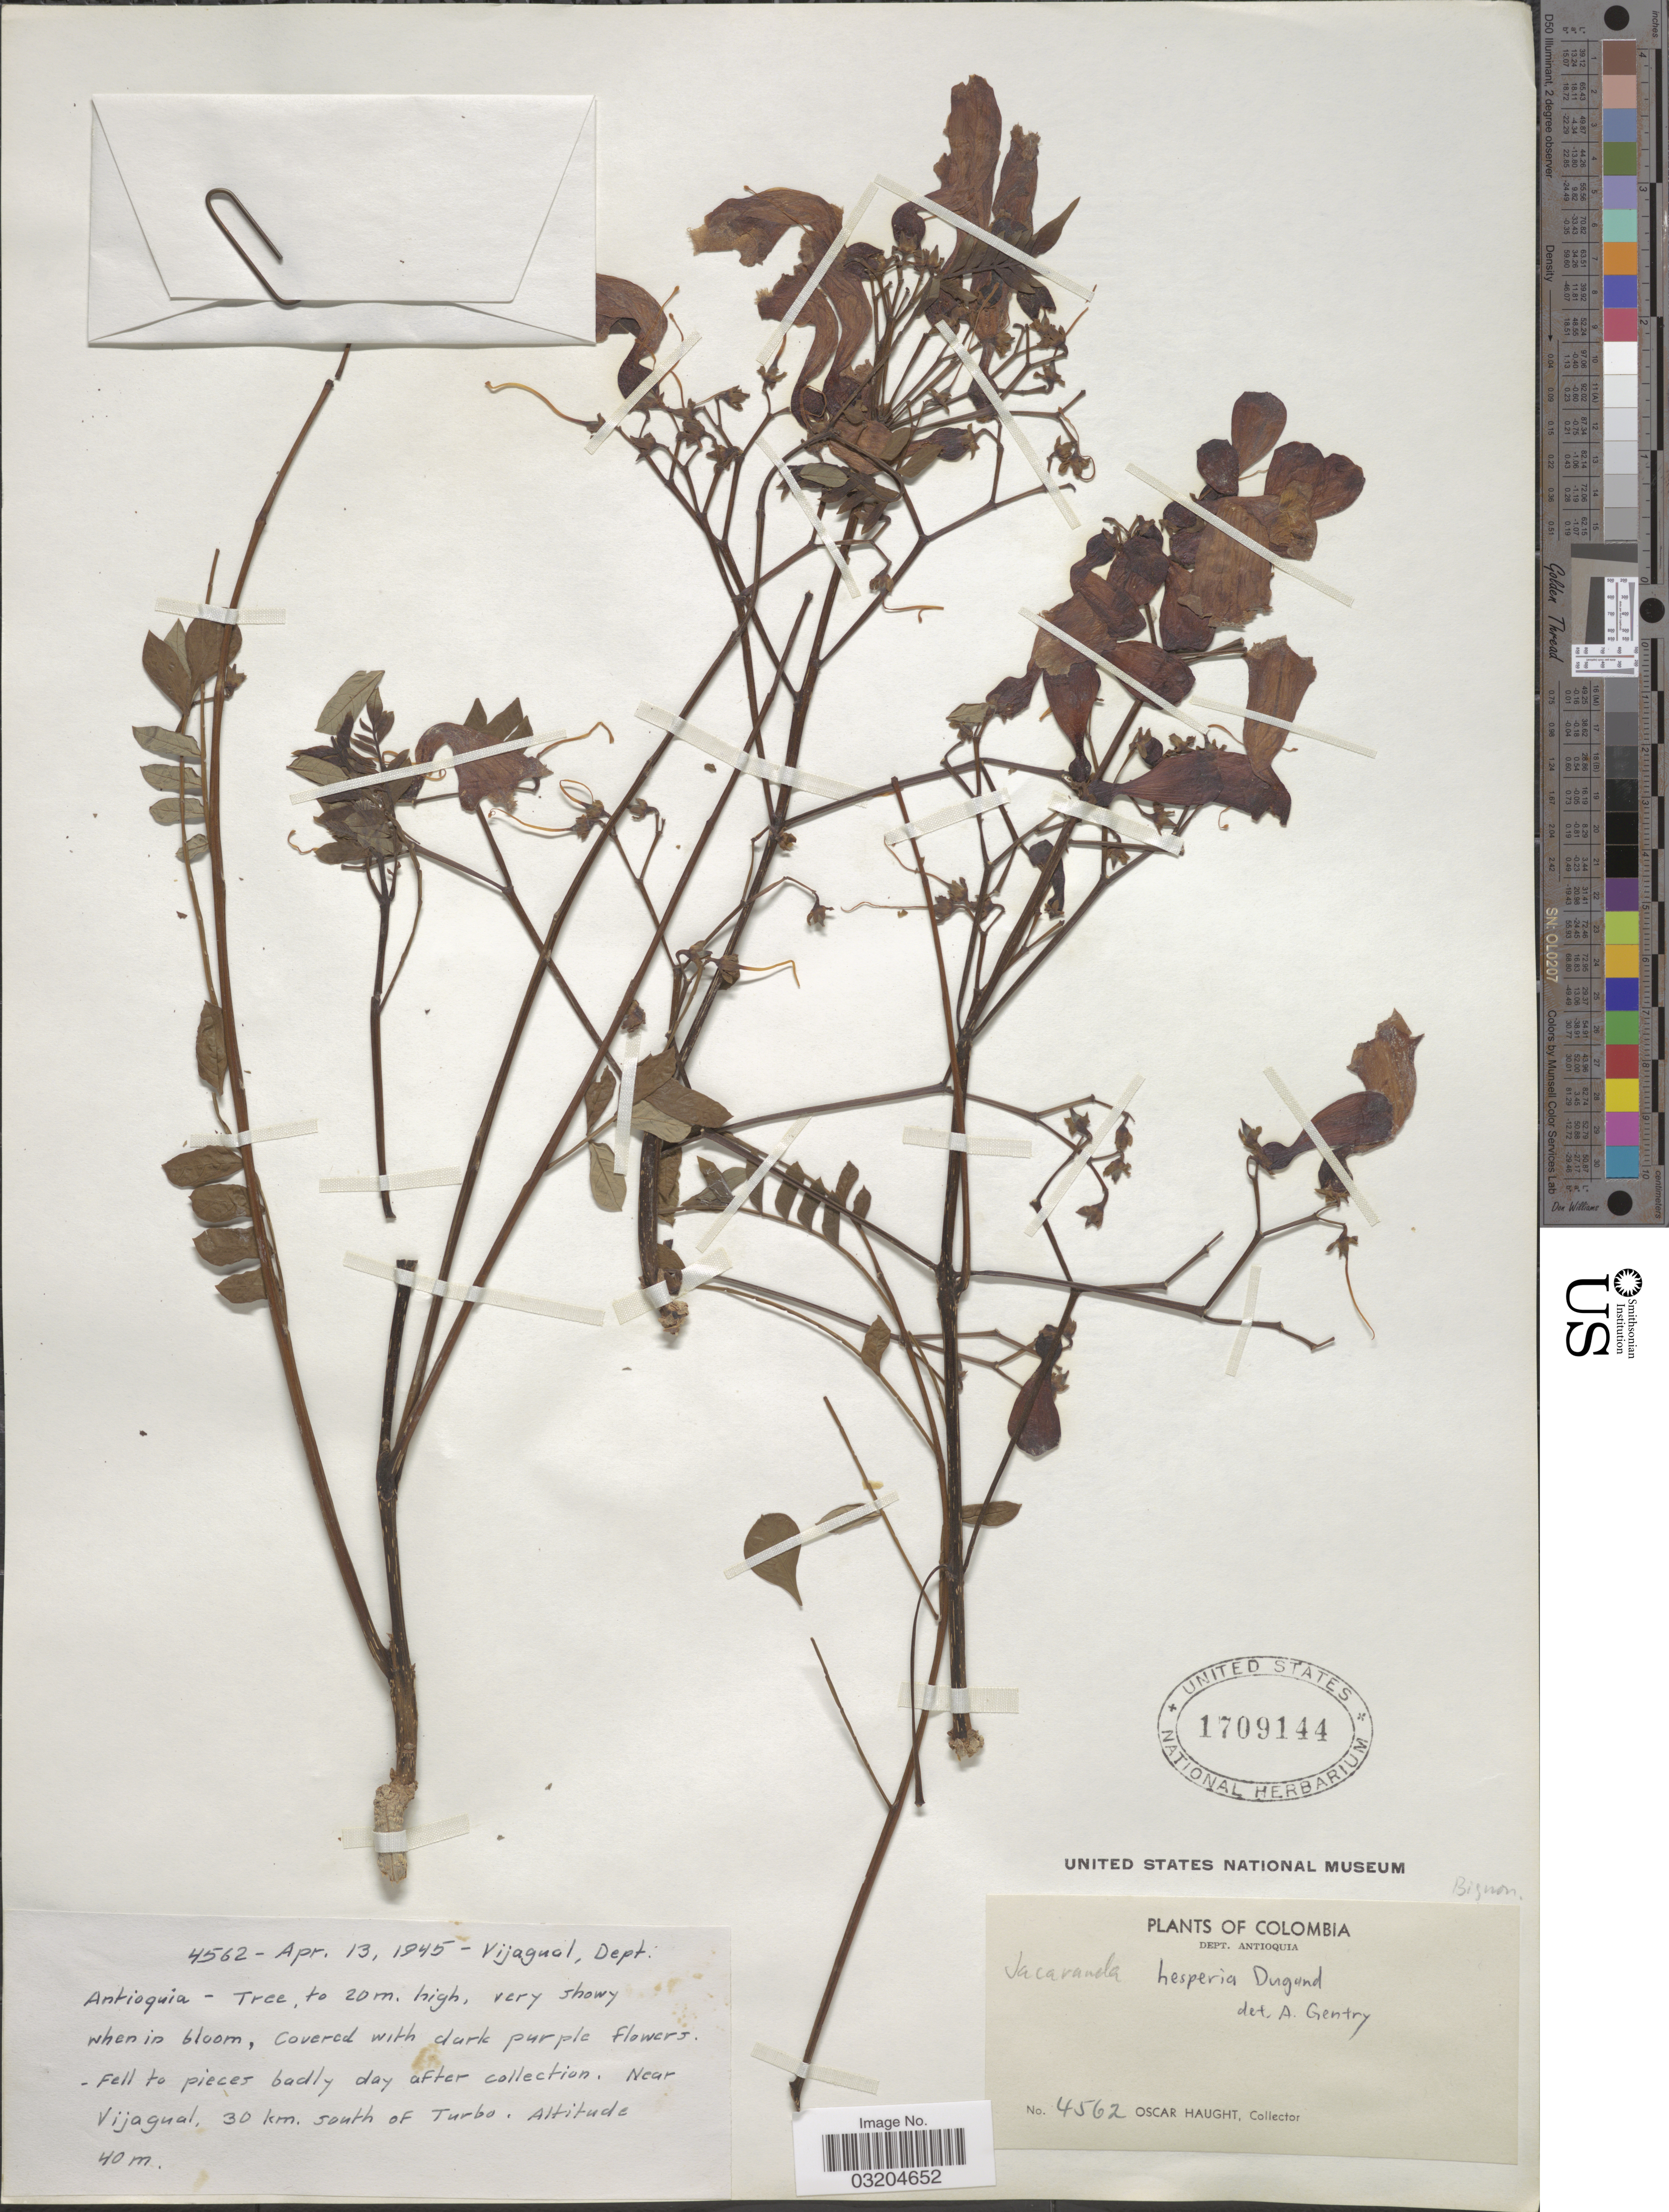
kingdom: Plantae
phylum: Tracheophyta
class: Magnoliopsida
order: Lamiales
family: Bignoniaceae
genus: Jacaranda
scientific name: Jacaranda hesperia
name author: Dugand G.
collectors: O. L. Haught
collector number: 4562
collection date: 1945-04-13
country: Colombia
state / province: Antioquia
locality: Vijagual, Dept. Antioquia. Near Vijagual, 30 km. south of Turbo.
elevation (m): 40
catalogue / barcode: US 1709144